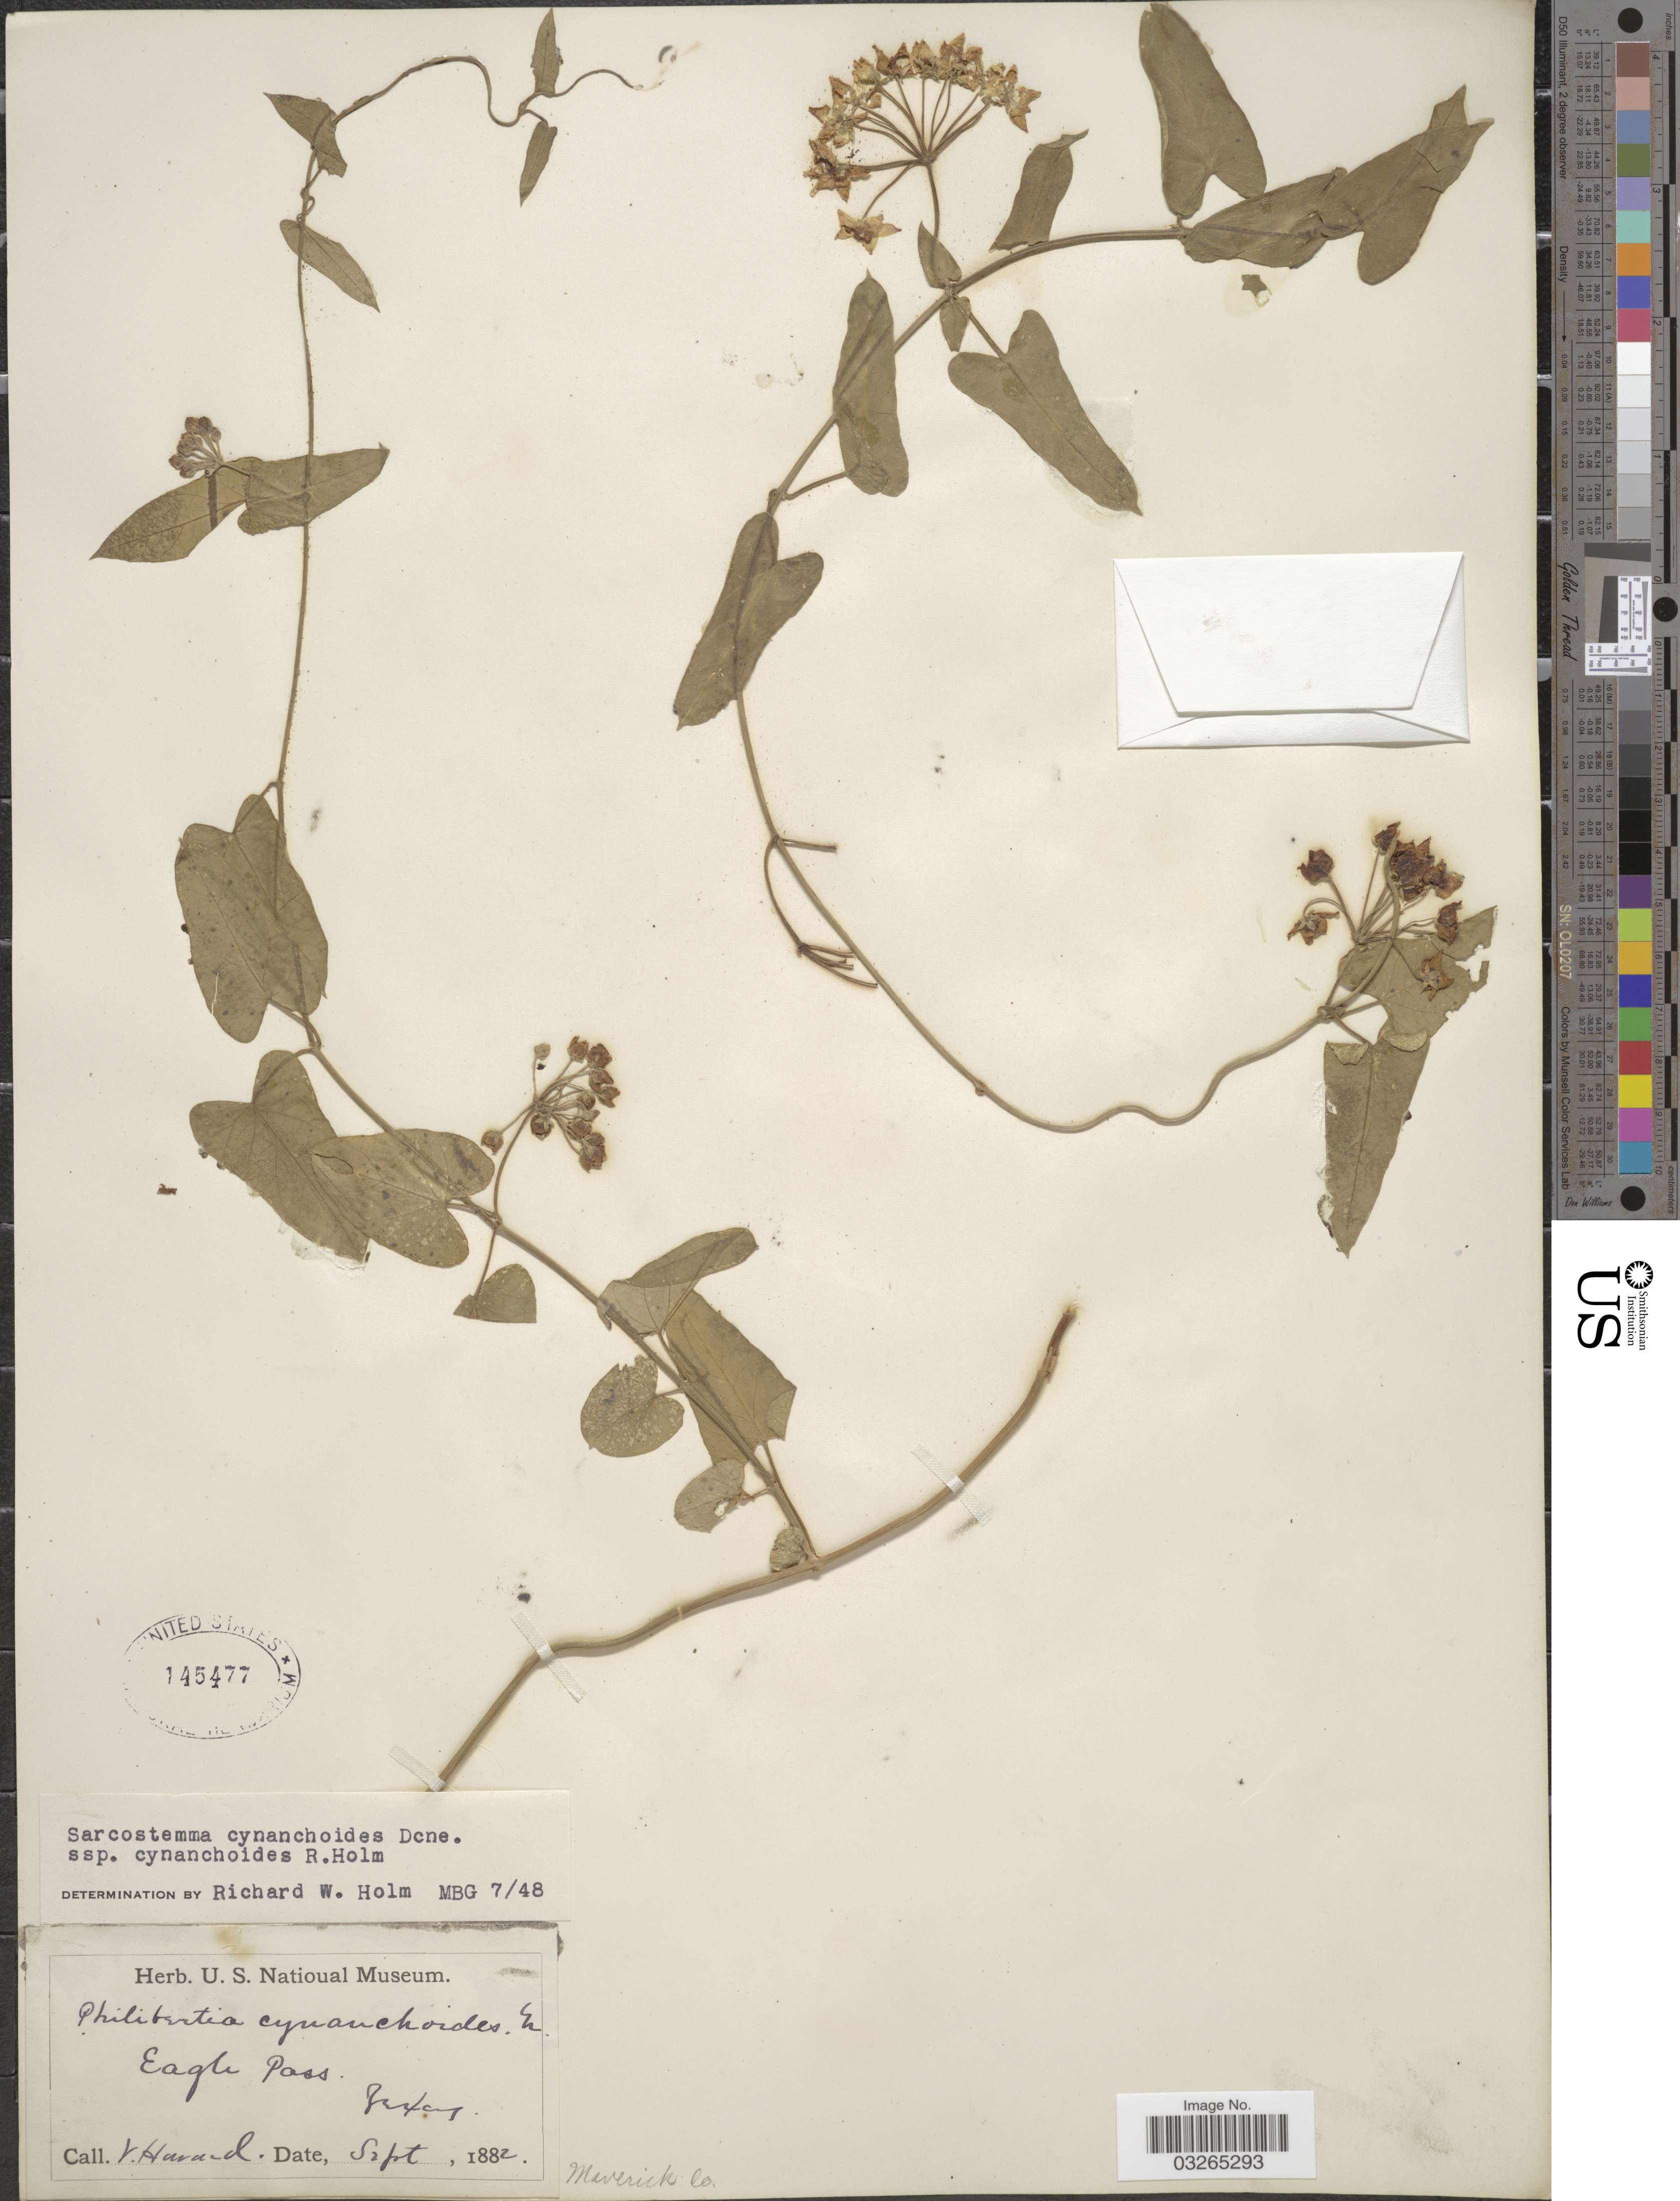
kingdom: Plantae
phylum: Tracheophyta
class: Magnoliopsida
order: Gentianales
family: Apocynaceae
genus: Sarcostemma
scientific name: Sarcostemma cynanchoides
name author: Decne.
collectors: V. Havard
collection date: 1882-09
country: United States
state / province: Texas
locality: Eagle Pass. Maverick Co.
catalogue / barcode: US 145477